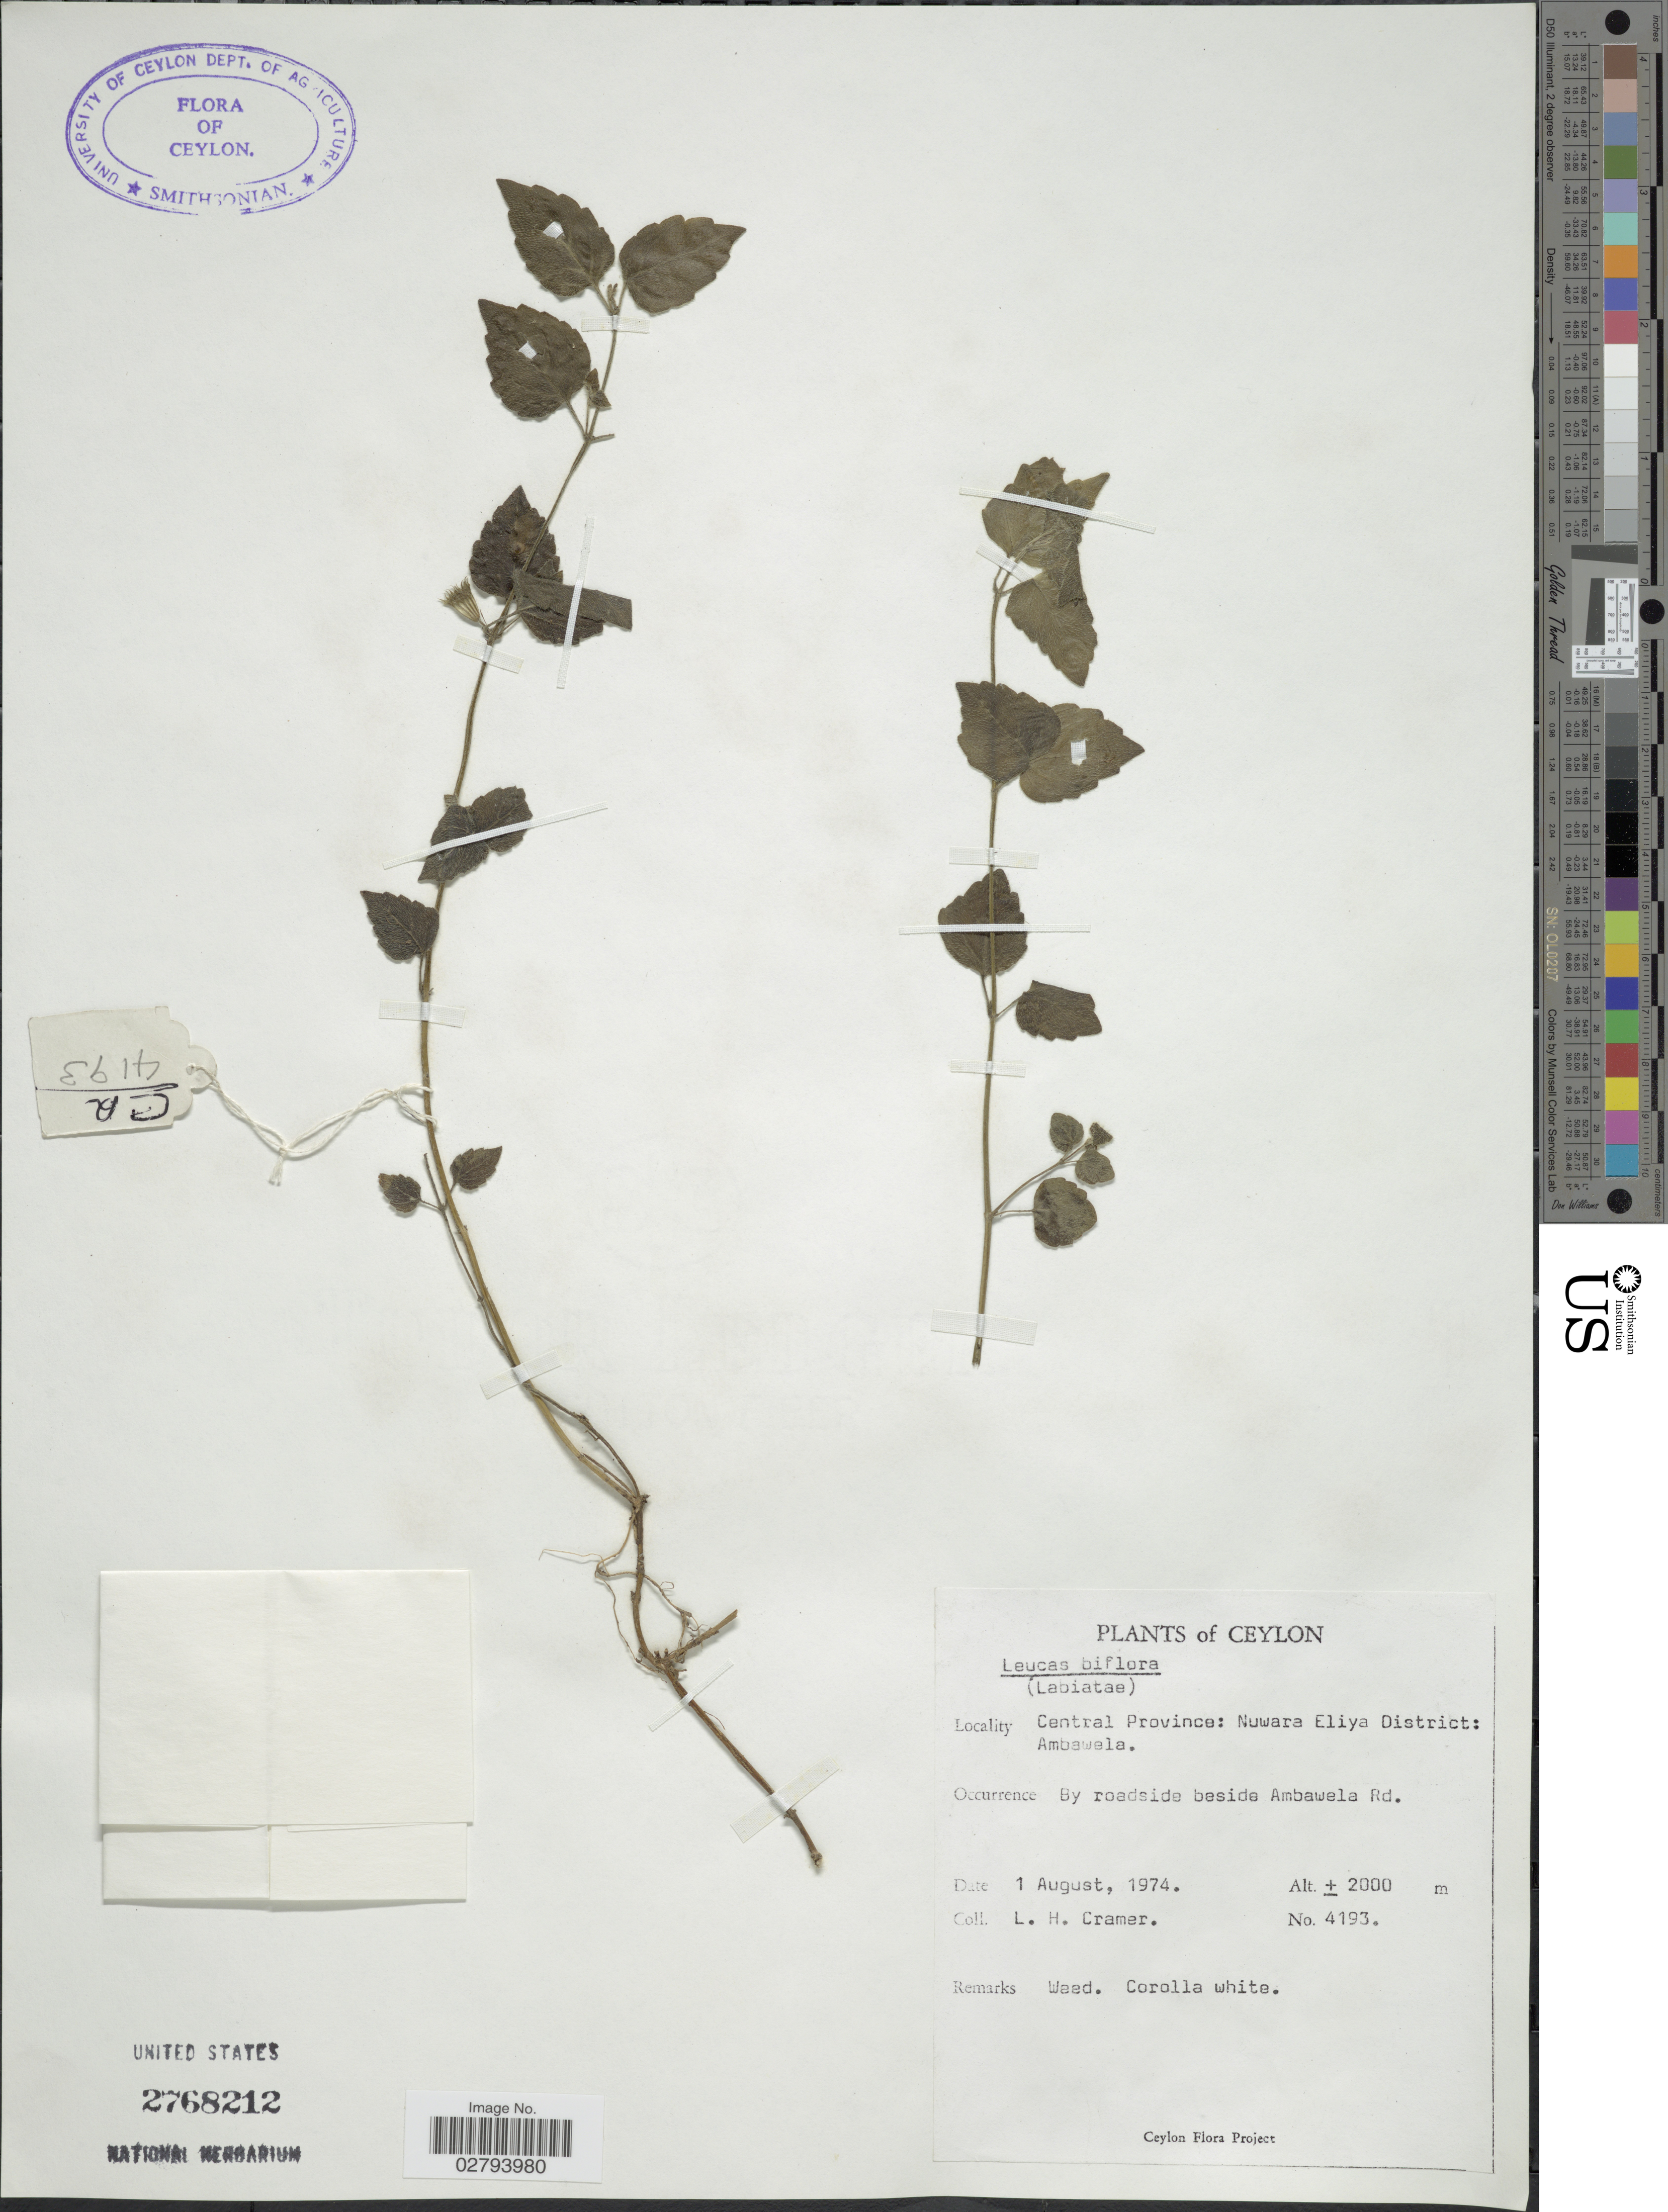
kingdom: Plantae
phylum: Tracheophyta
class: Magnoliopsida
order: Lamiales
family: Lamiaceae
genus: Leucas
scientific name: Leucas biflora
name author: (Vahl) Sm.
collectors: L. H. Cramer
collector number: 4193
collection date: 1974-08-01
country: Sri Lanka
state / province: Central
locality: Ceylon, Central Province: Nuwara Eliya District: Ambawela, By roadside beside Ambawela Rd.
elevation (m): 2000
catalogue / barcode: US 2768212